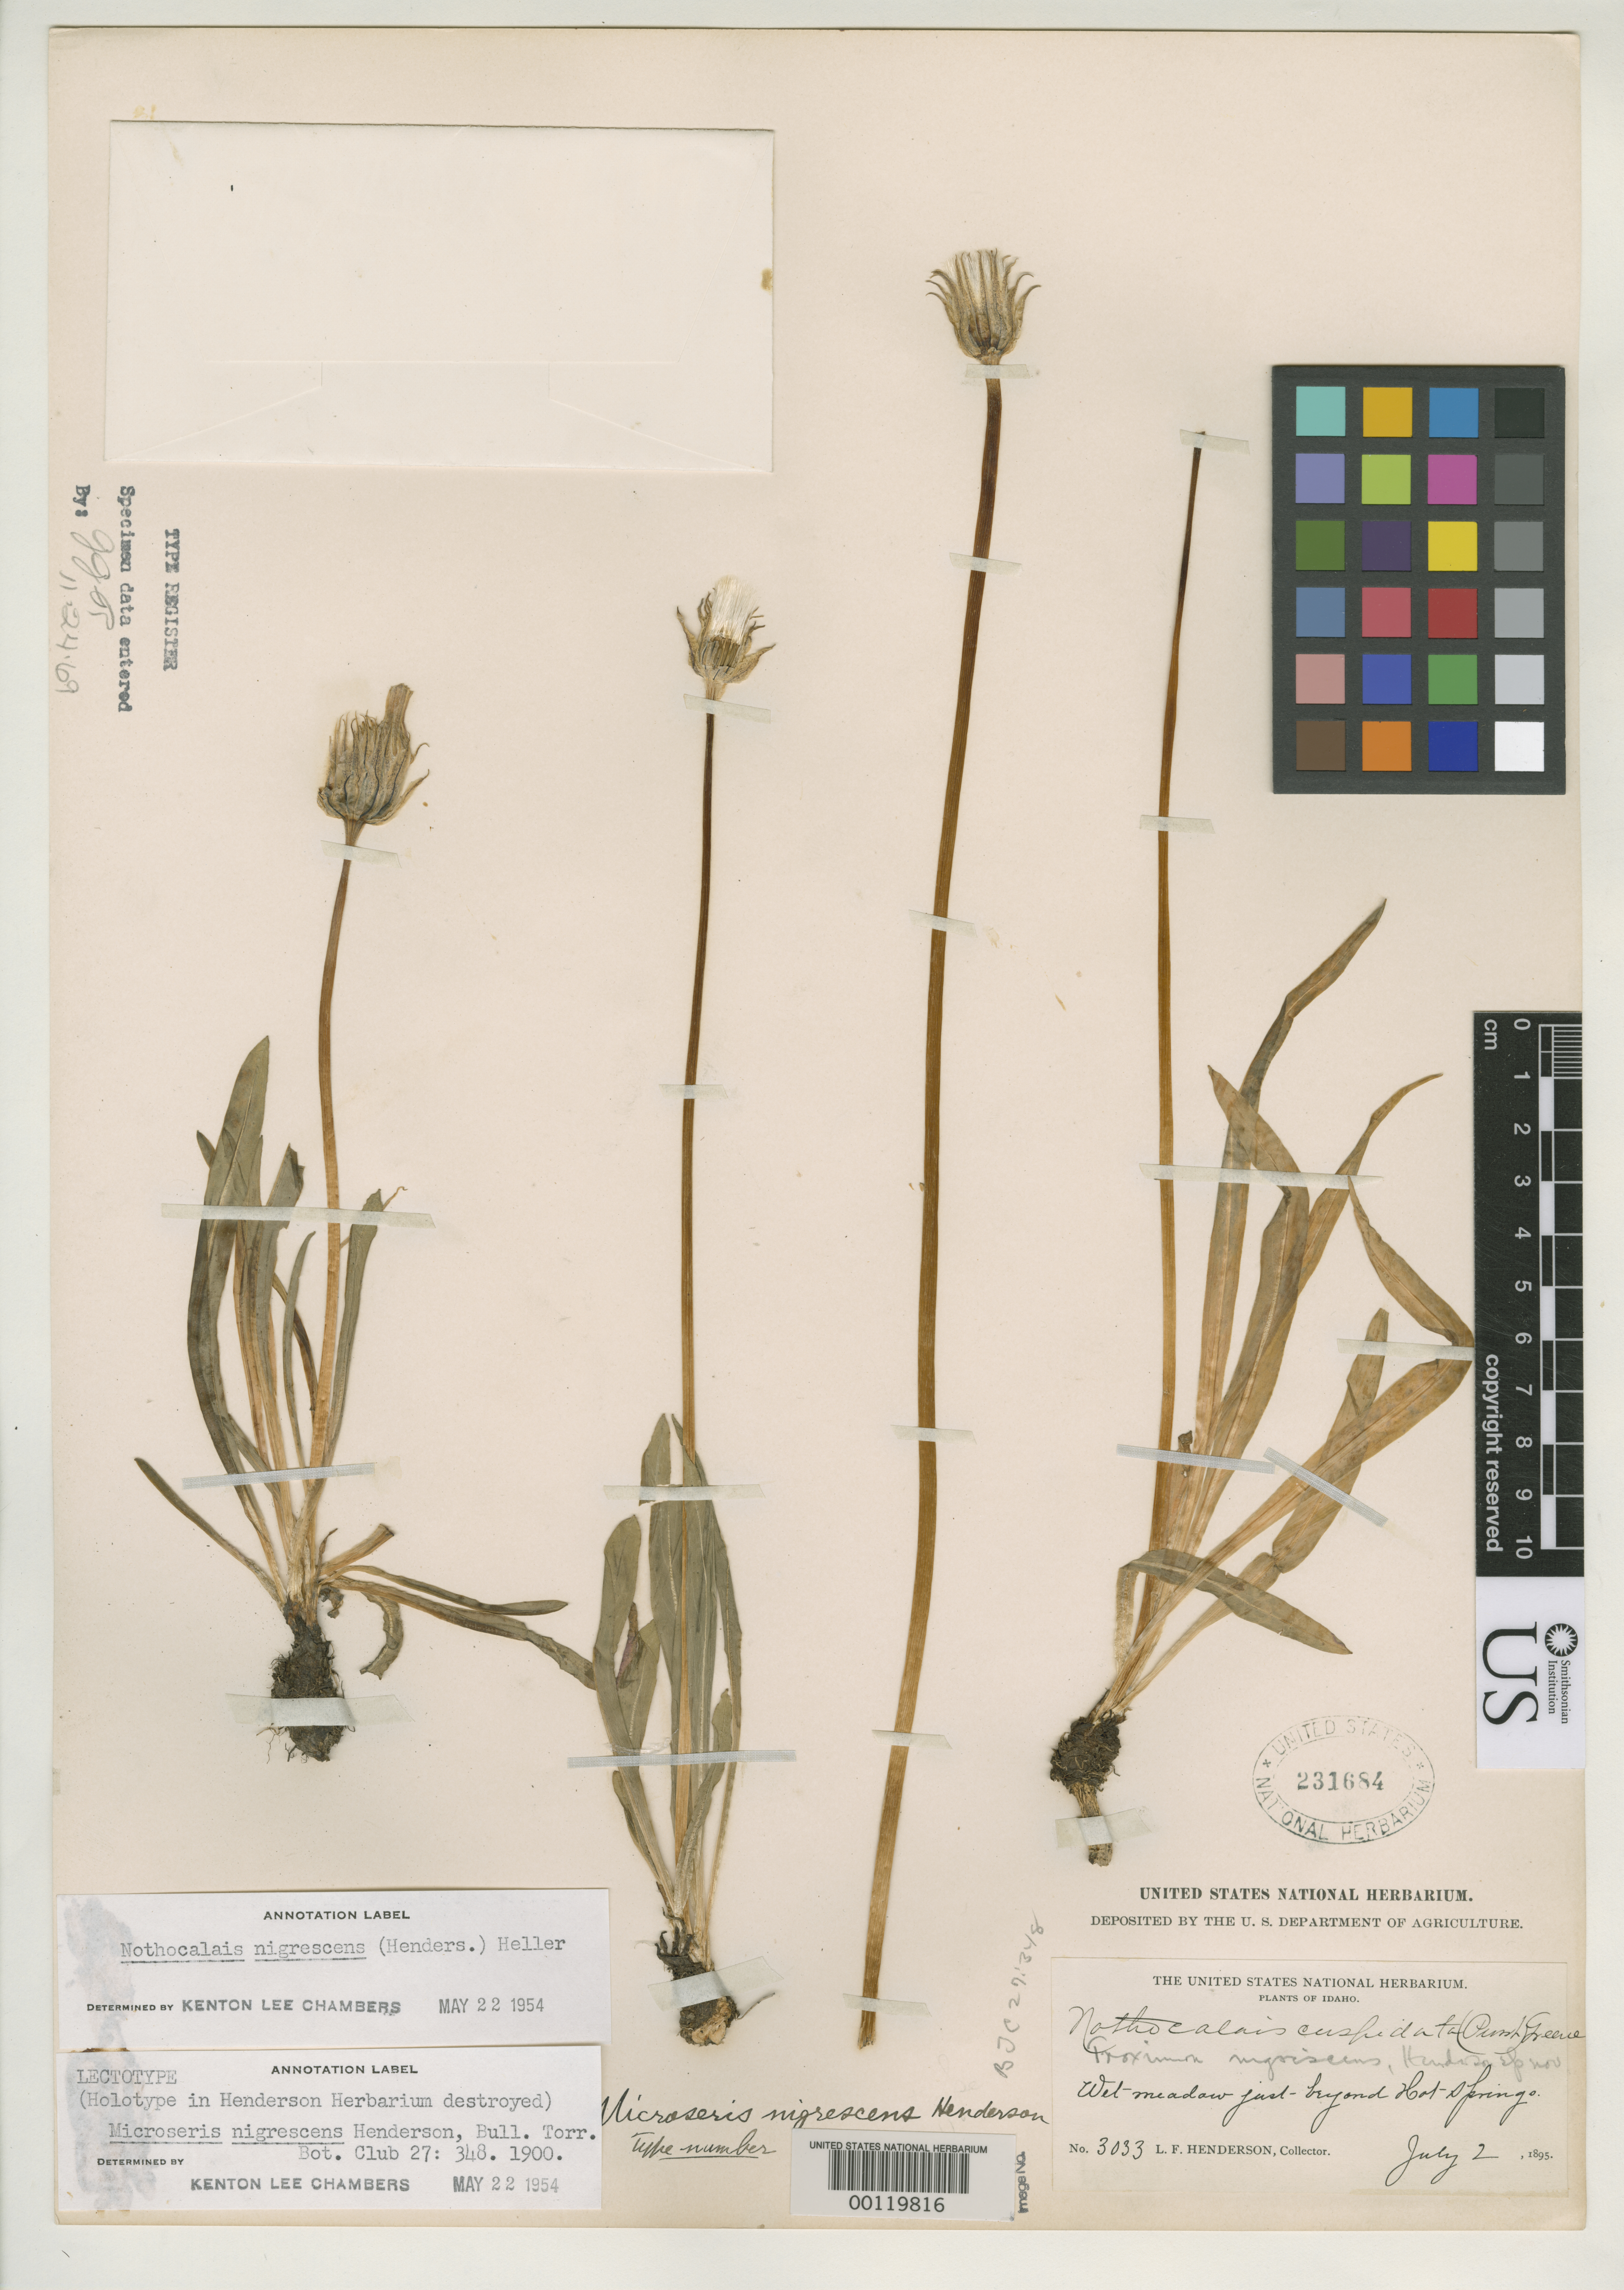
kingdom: Plantae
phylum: Tracheophyta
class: Magnoliopsida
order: Asterales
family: Asteraceae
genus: Microseris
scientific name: Microseris nigrescens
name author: L.F. Hend.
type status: Lectotype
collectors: L. F. Henderson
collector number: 3033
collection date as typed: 02 Jul 1895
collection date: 1895-07-02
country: United States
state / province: Idaho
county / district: Idaho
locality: Hot Springs, near Warren's Mining Camp.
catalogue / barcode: US 231684